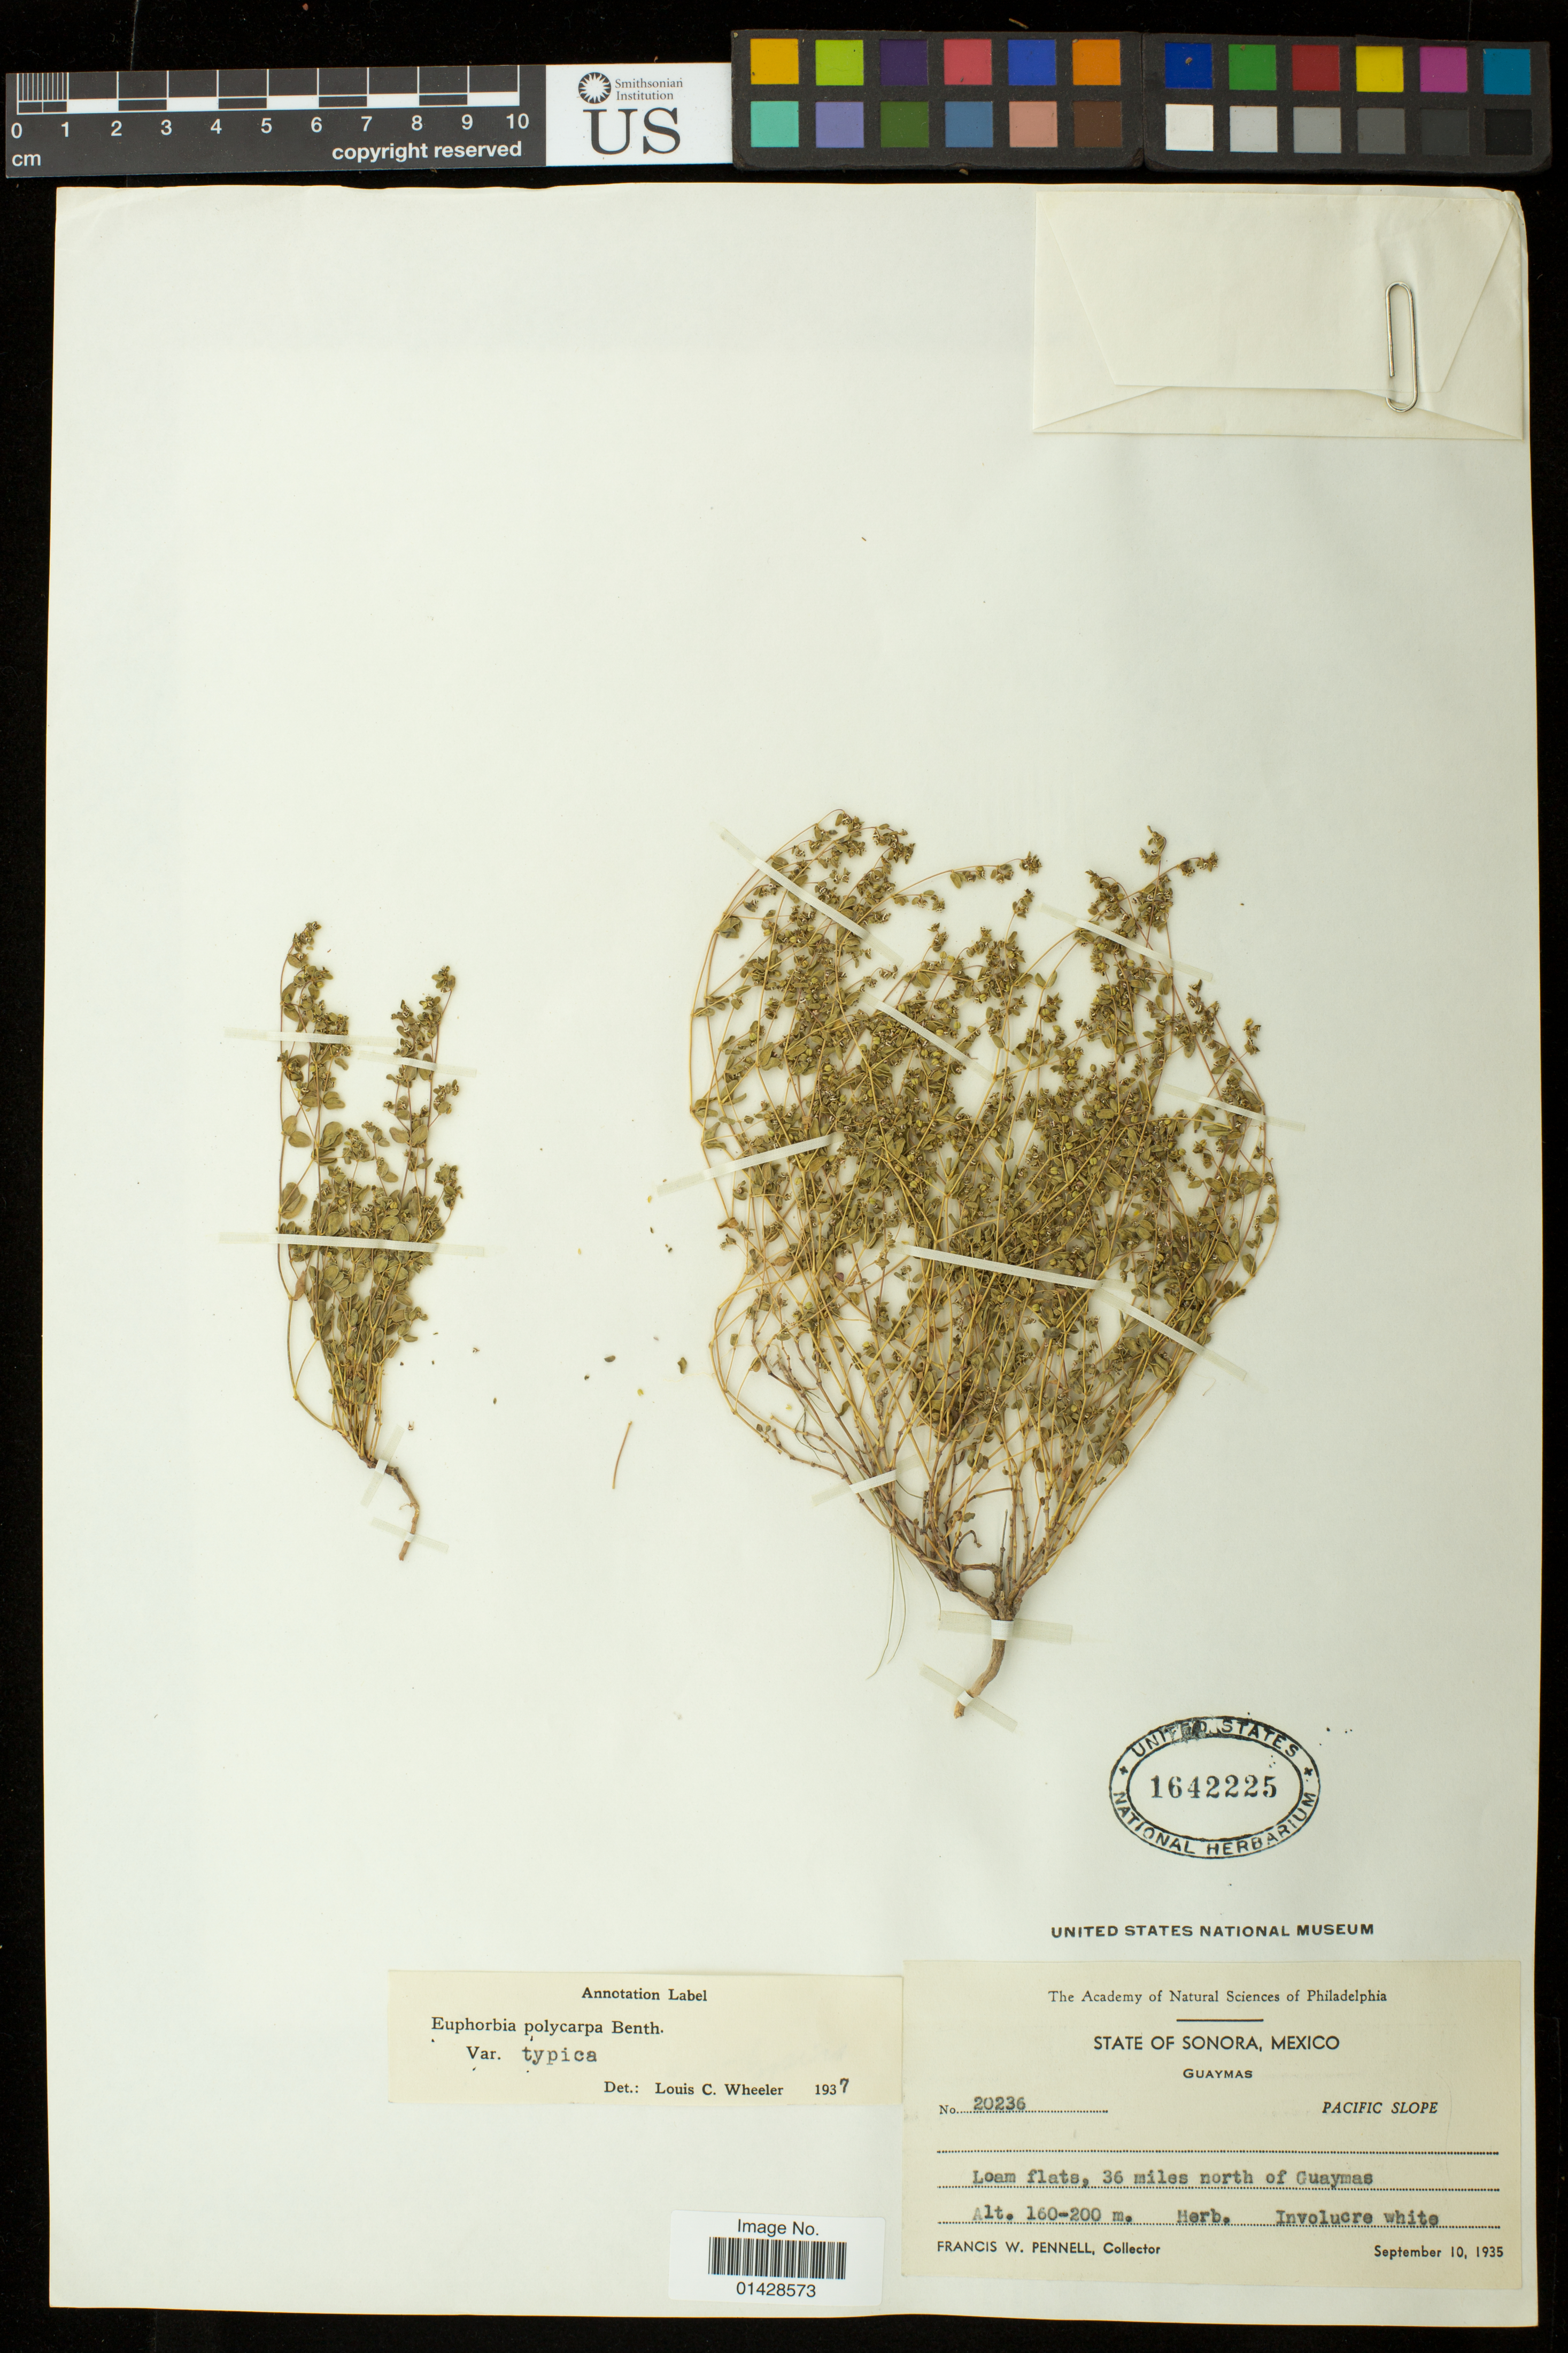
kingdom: Plantae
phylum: Tracheophyta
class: Magnoliopsida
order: Malpighiales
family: Euphorbiaceae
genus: Euphorbia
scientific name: Euphorbia polycarpa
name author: Benth.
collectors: F. W. Pennell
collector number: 20236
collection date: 1935-09-10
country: Mexico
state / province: Sonora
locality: Loam flats, 36 miles north of Guaymas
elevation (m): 160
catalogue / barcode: US 1642225